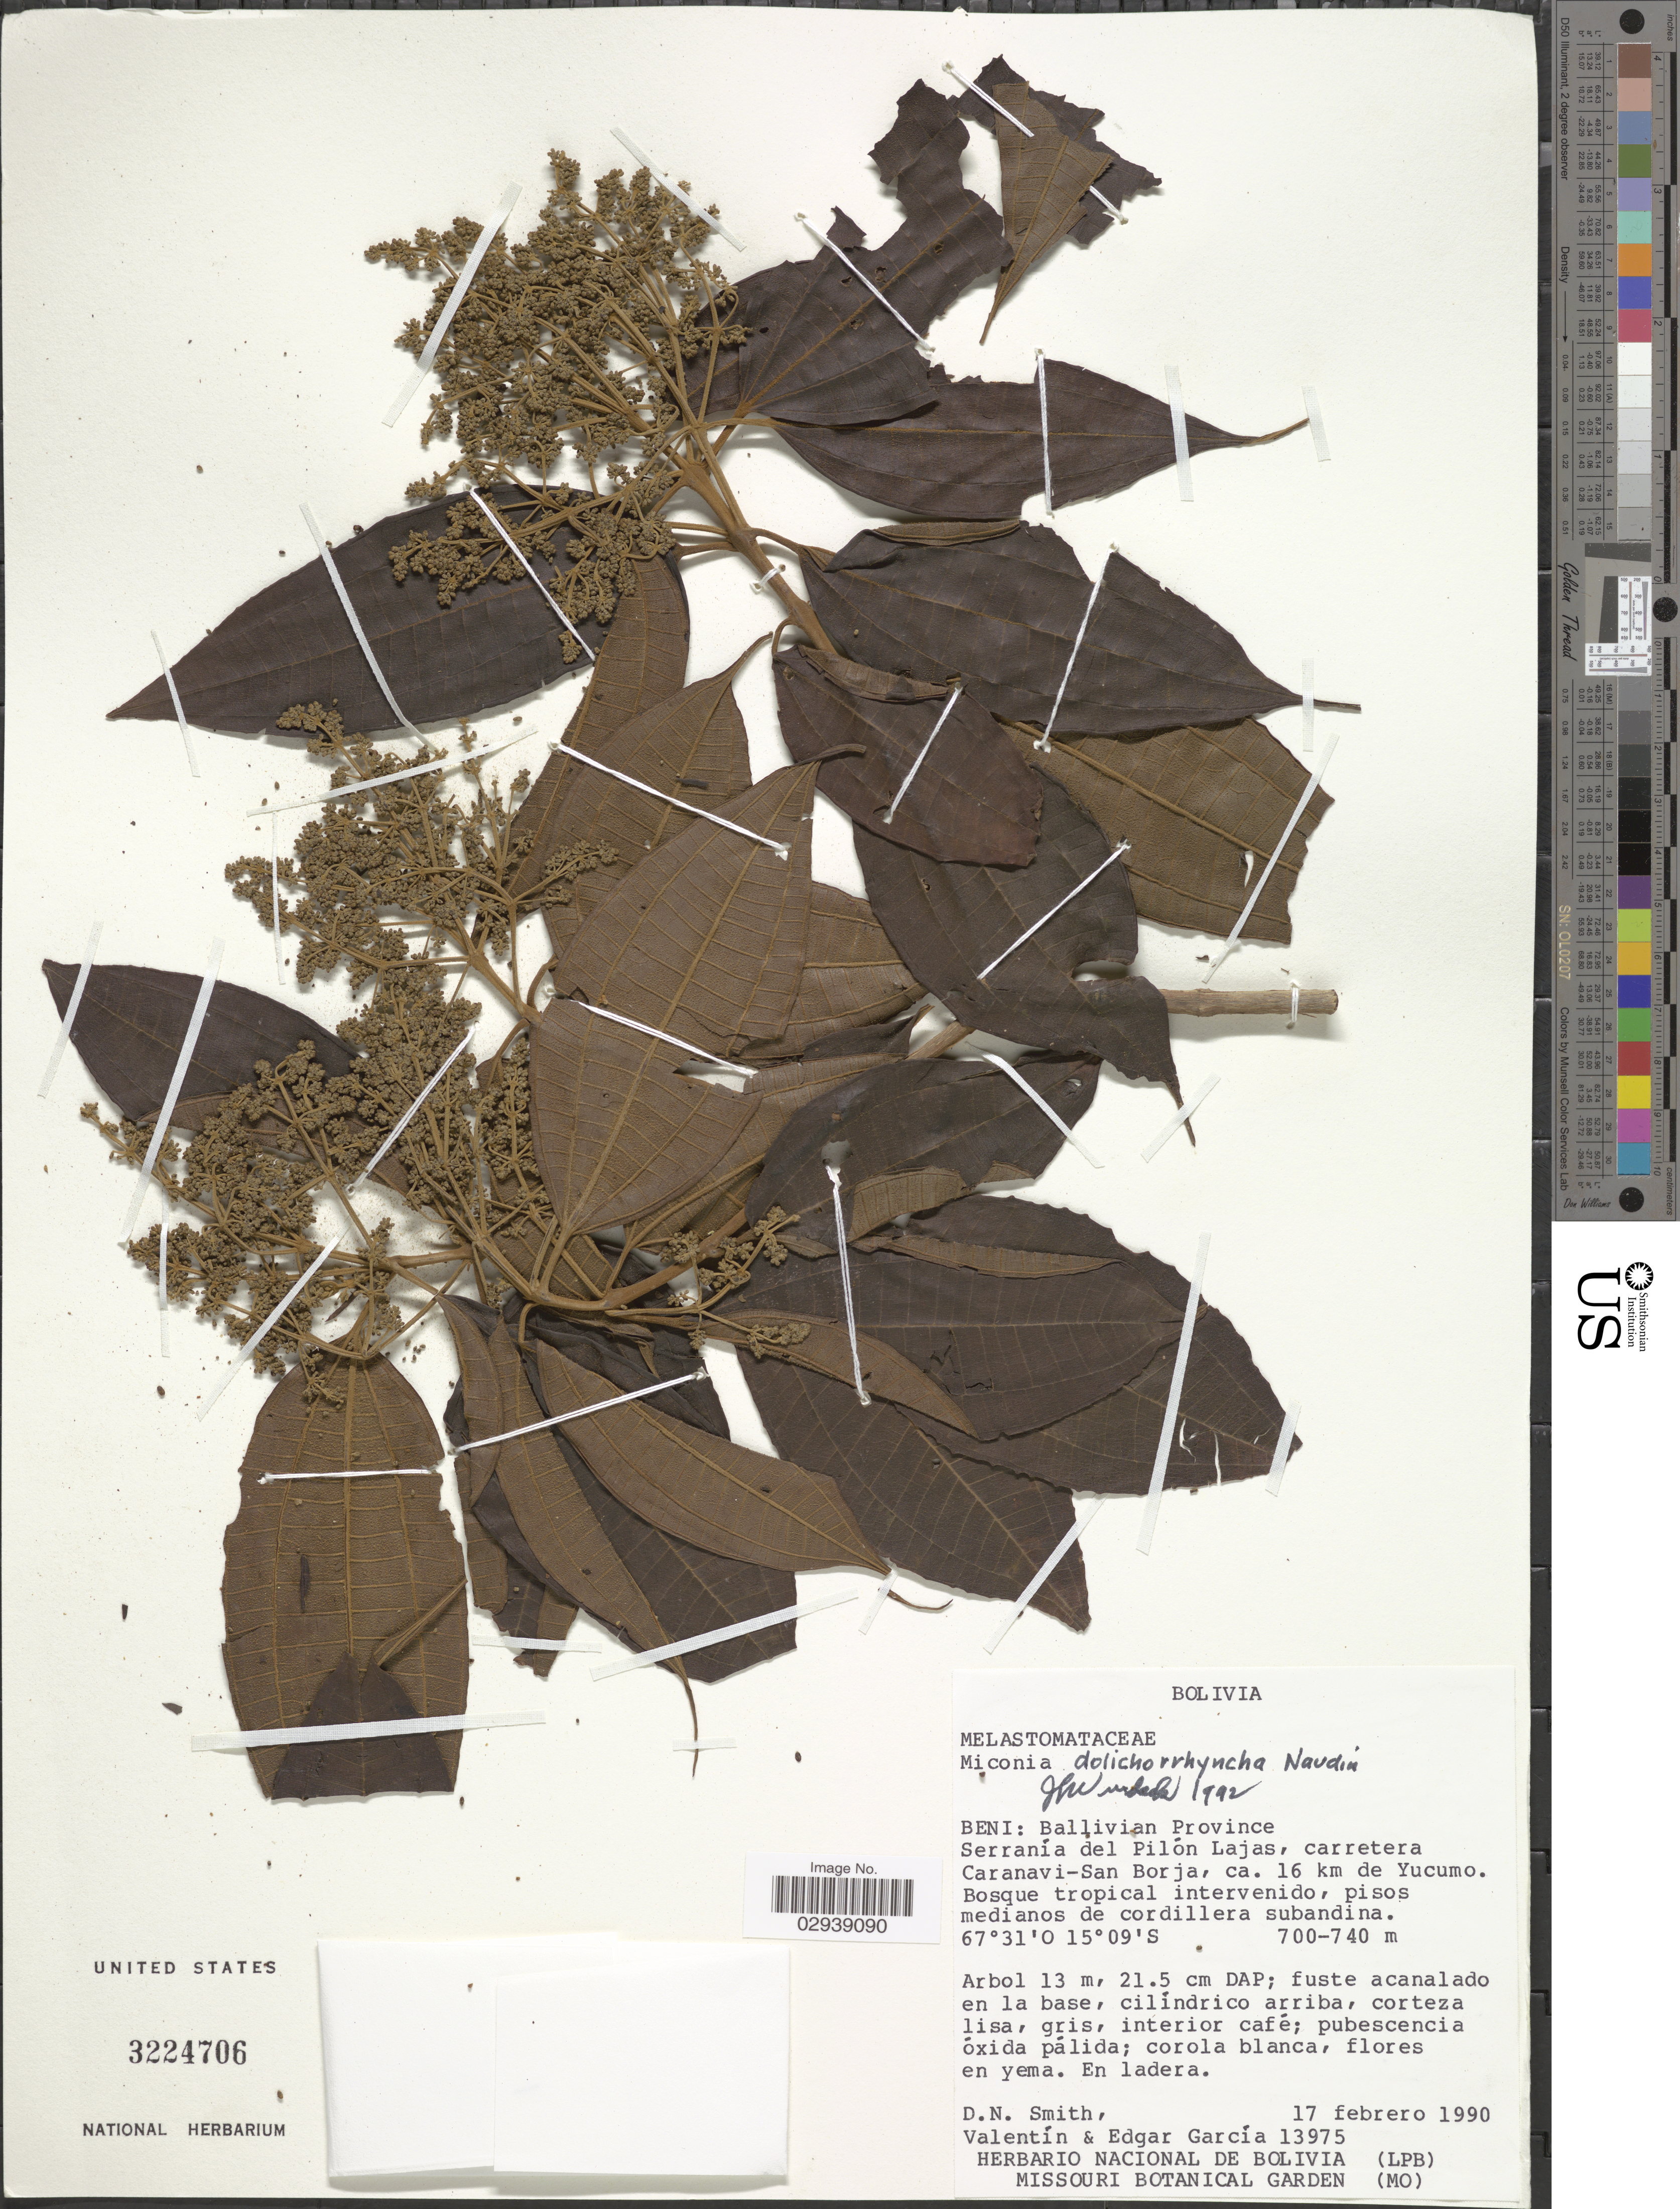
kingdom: Plantae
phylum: Tracheophyta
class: Magnoliopsida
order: Myrtales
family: Melastomataceae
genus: Miconia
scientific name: Miconia dolichorrhyncha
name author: Naudin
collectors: D. Smith, V. Garcia & E. Garcia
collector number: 13975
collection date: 1990-02-17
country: Bolivia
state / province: Beni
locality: Ballivian Province. Serranía del Pión Lajas, carretera Caranavi-San Borja, ca. 16 km de Yucumo.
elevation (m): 700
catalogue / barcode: US 3224706